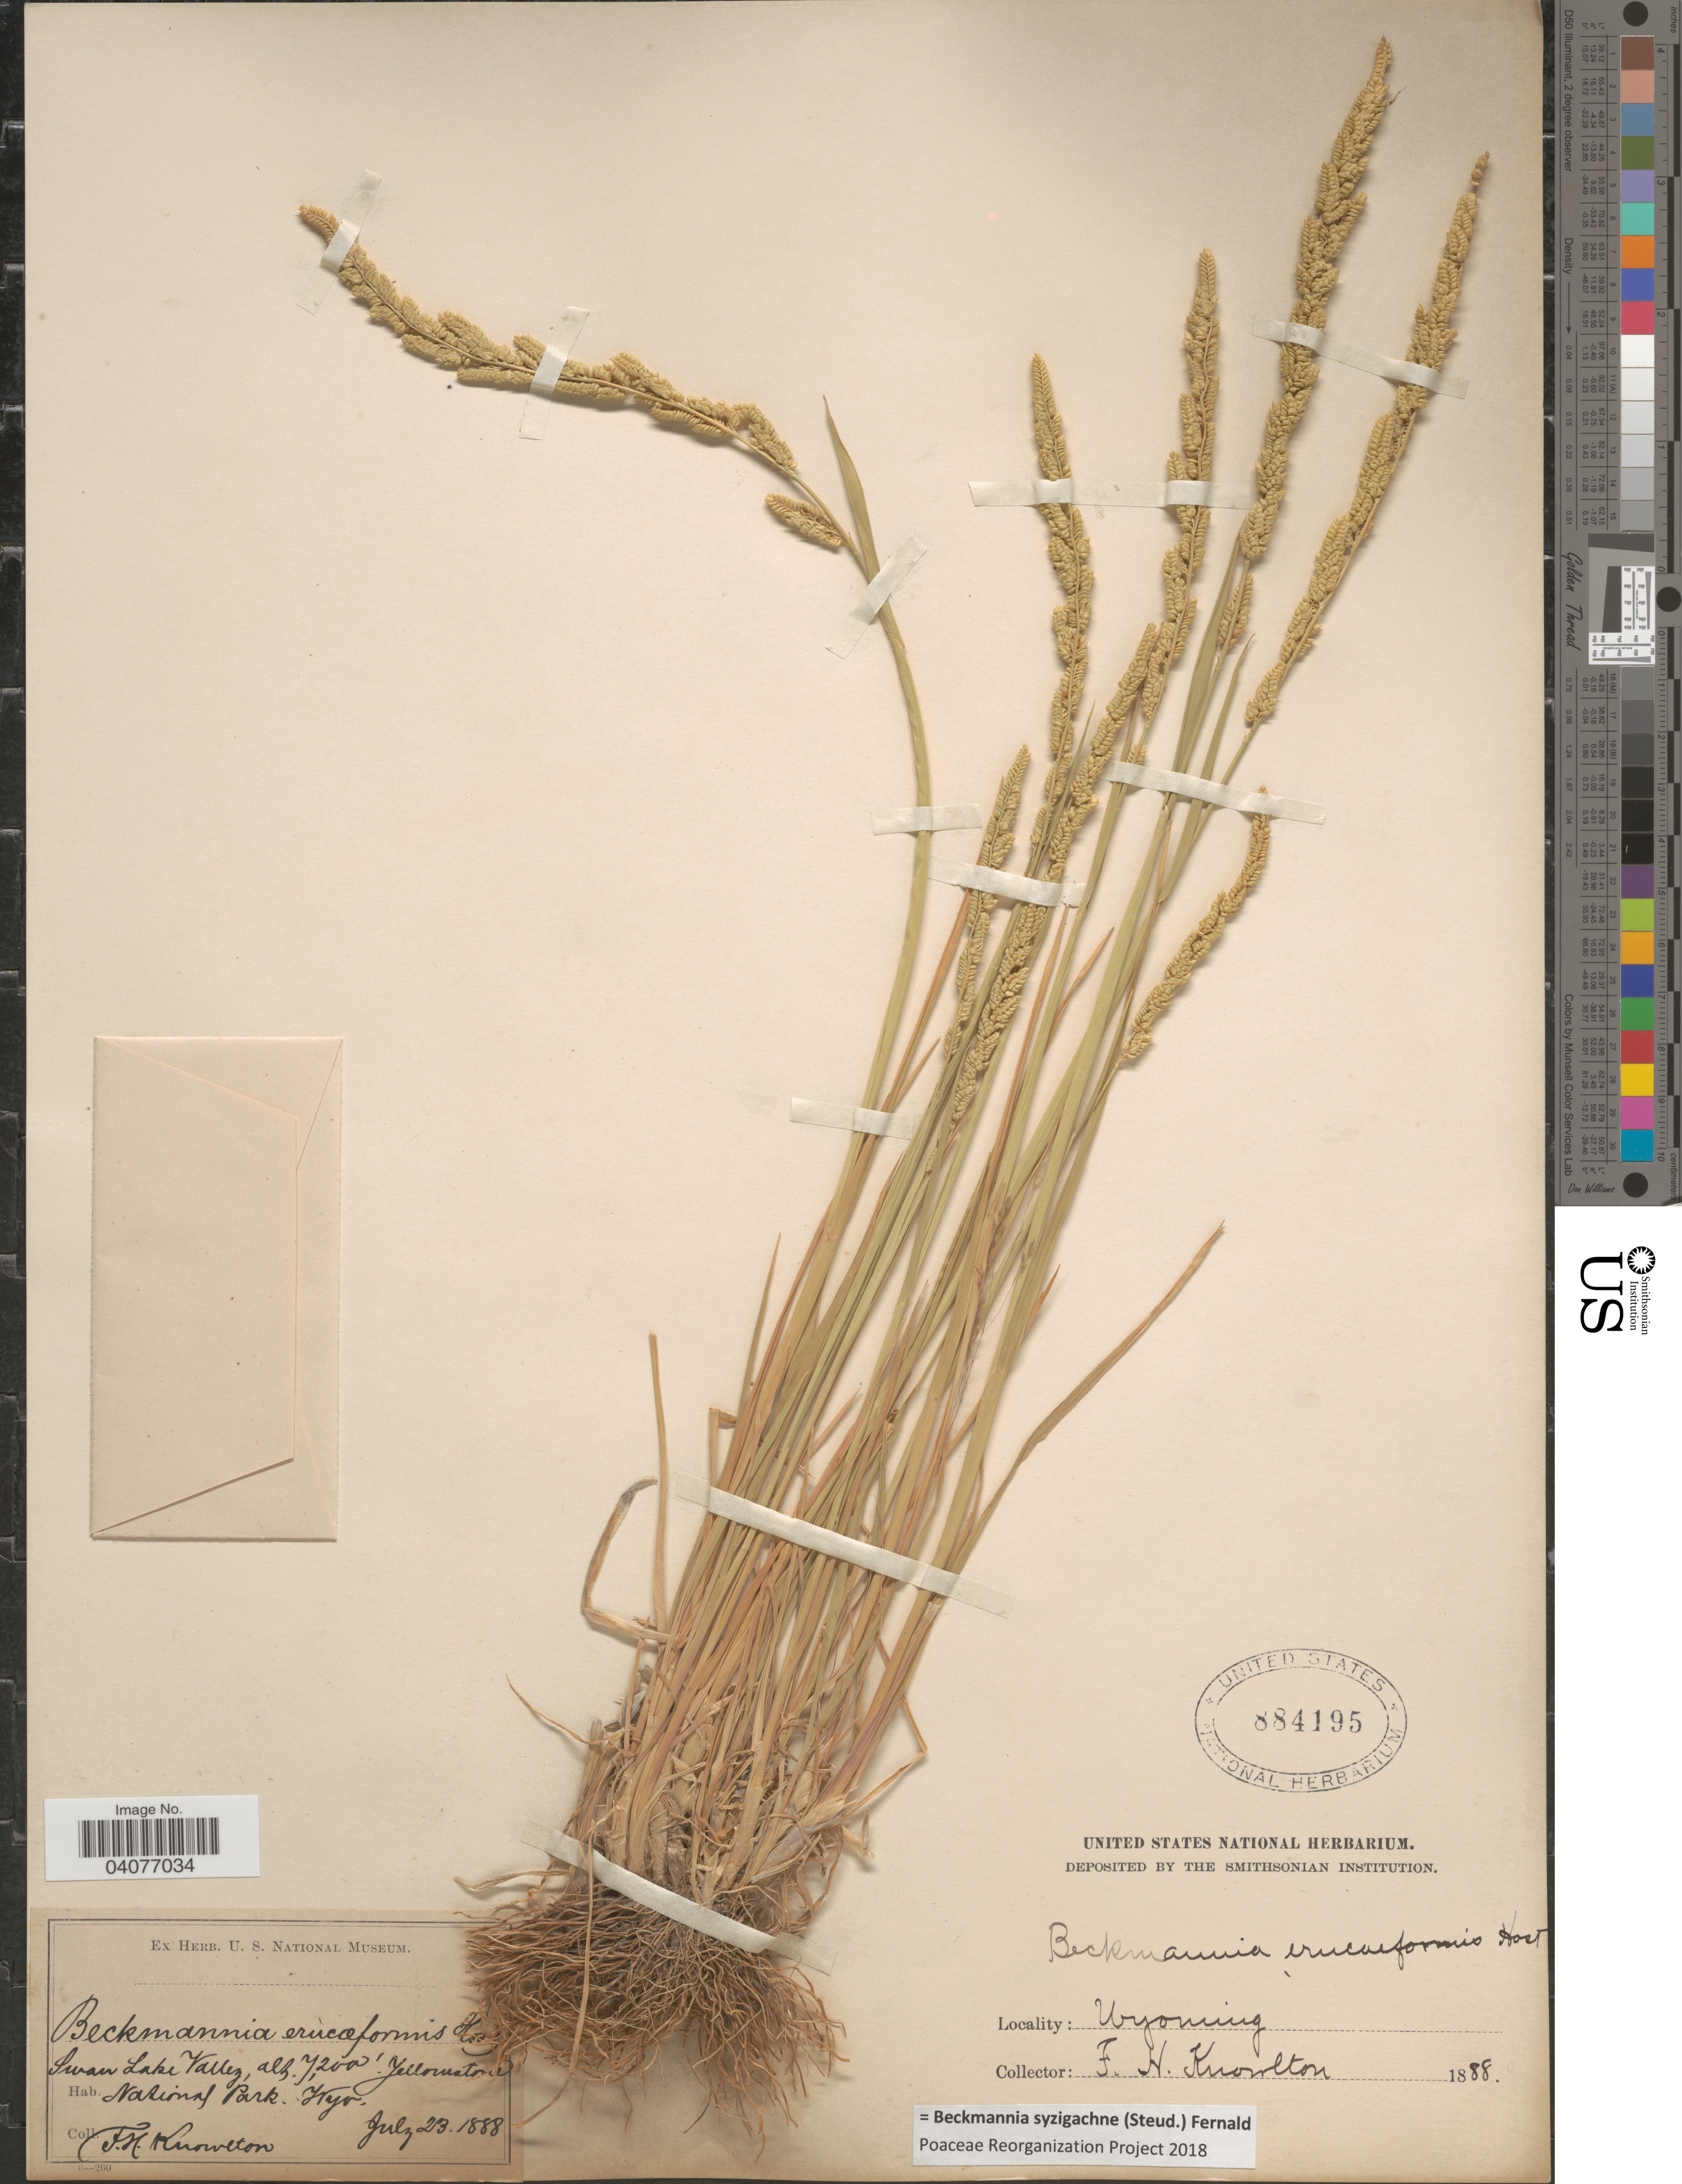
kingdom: Plantae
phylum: Tracheophyta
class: Liliopsida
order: Poales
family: Poaceae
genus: Beckmannia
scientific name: Beckmannia syzigachne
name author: (Steud.) Fernald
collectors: F. H. Knowlton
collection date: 1888-07-23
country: United States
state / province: Wyoming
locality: Swan Lake Valley. Yellowstone National Park.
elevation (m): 2195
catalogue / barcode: US 884195